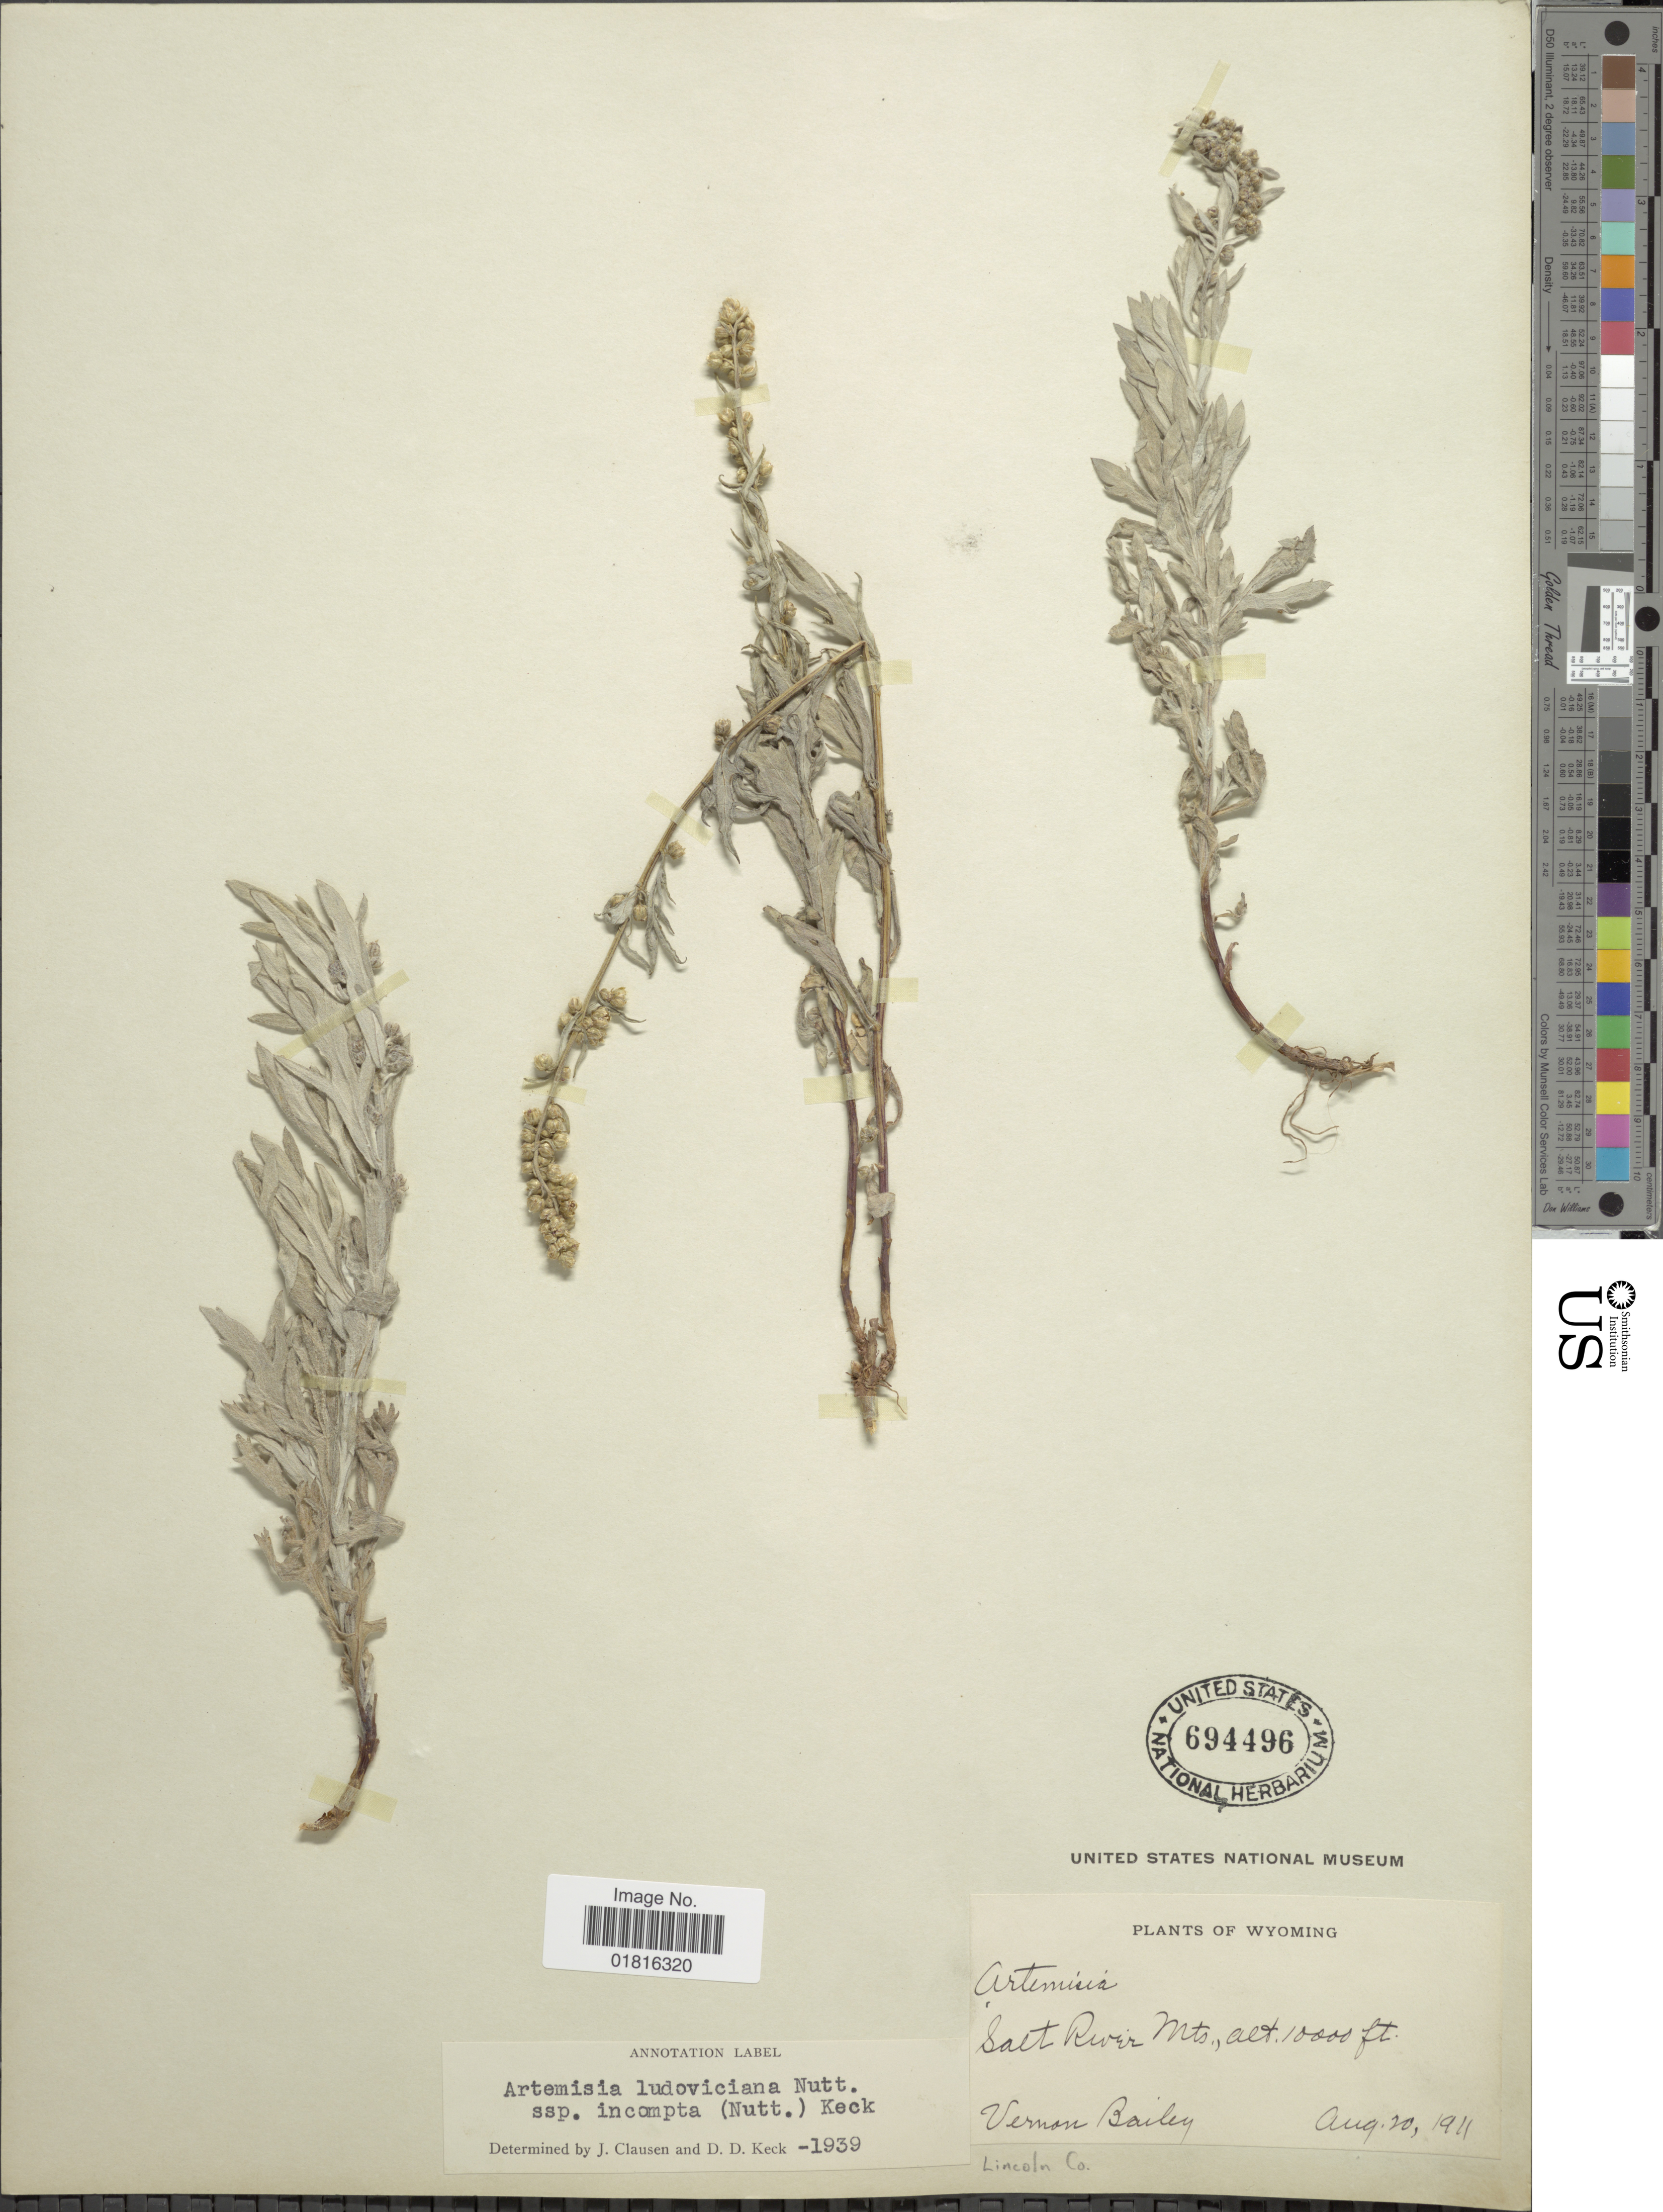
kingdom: Plantae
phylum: Tracheophyta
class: Magnoliopsida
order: Asterales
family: Asteraceae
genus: Artemisia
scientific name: Artemisia ludoviciana subsp. incompta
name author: (Nutt.) D.D. Keck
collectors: V. O. Bailey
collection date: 1911-08-20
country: United States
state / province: Wyoming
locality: Salt River Mts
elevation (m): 3048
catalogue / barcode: US 694496